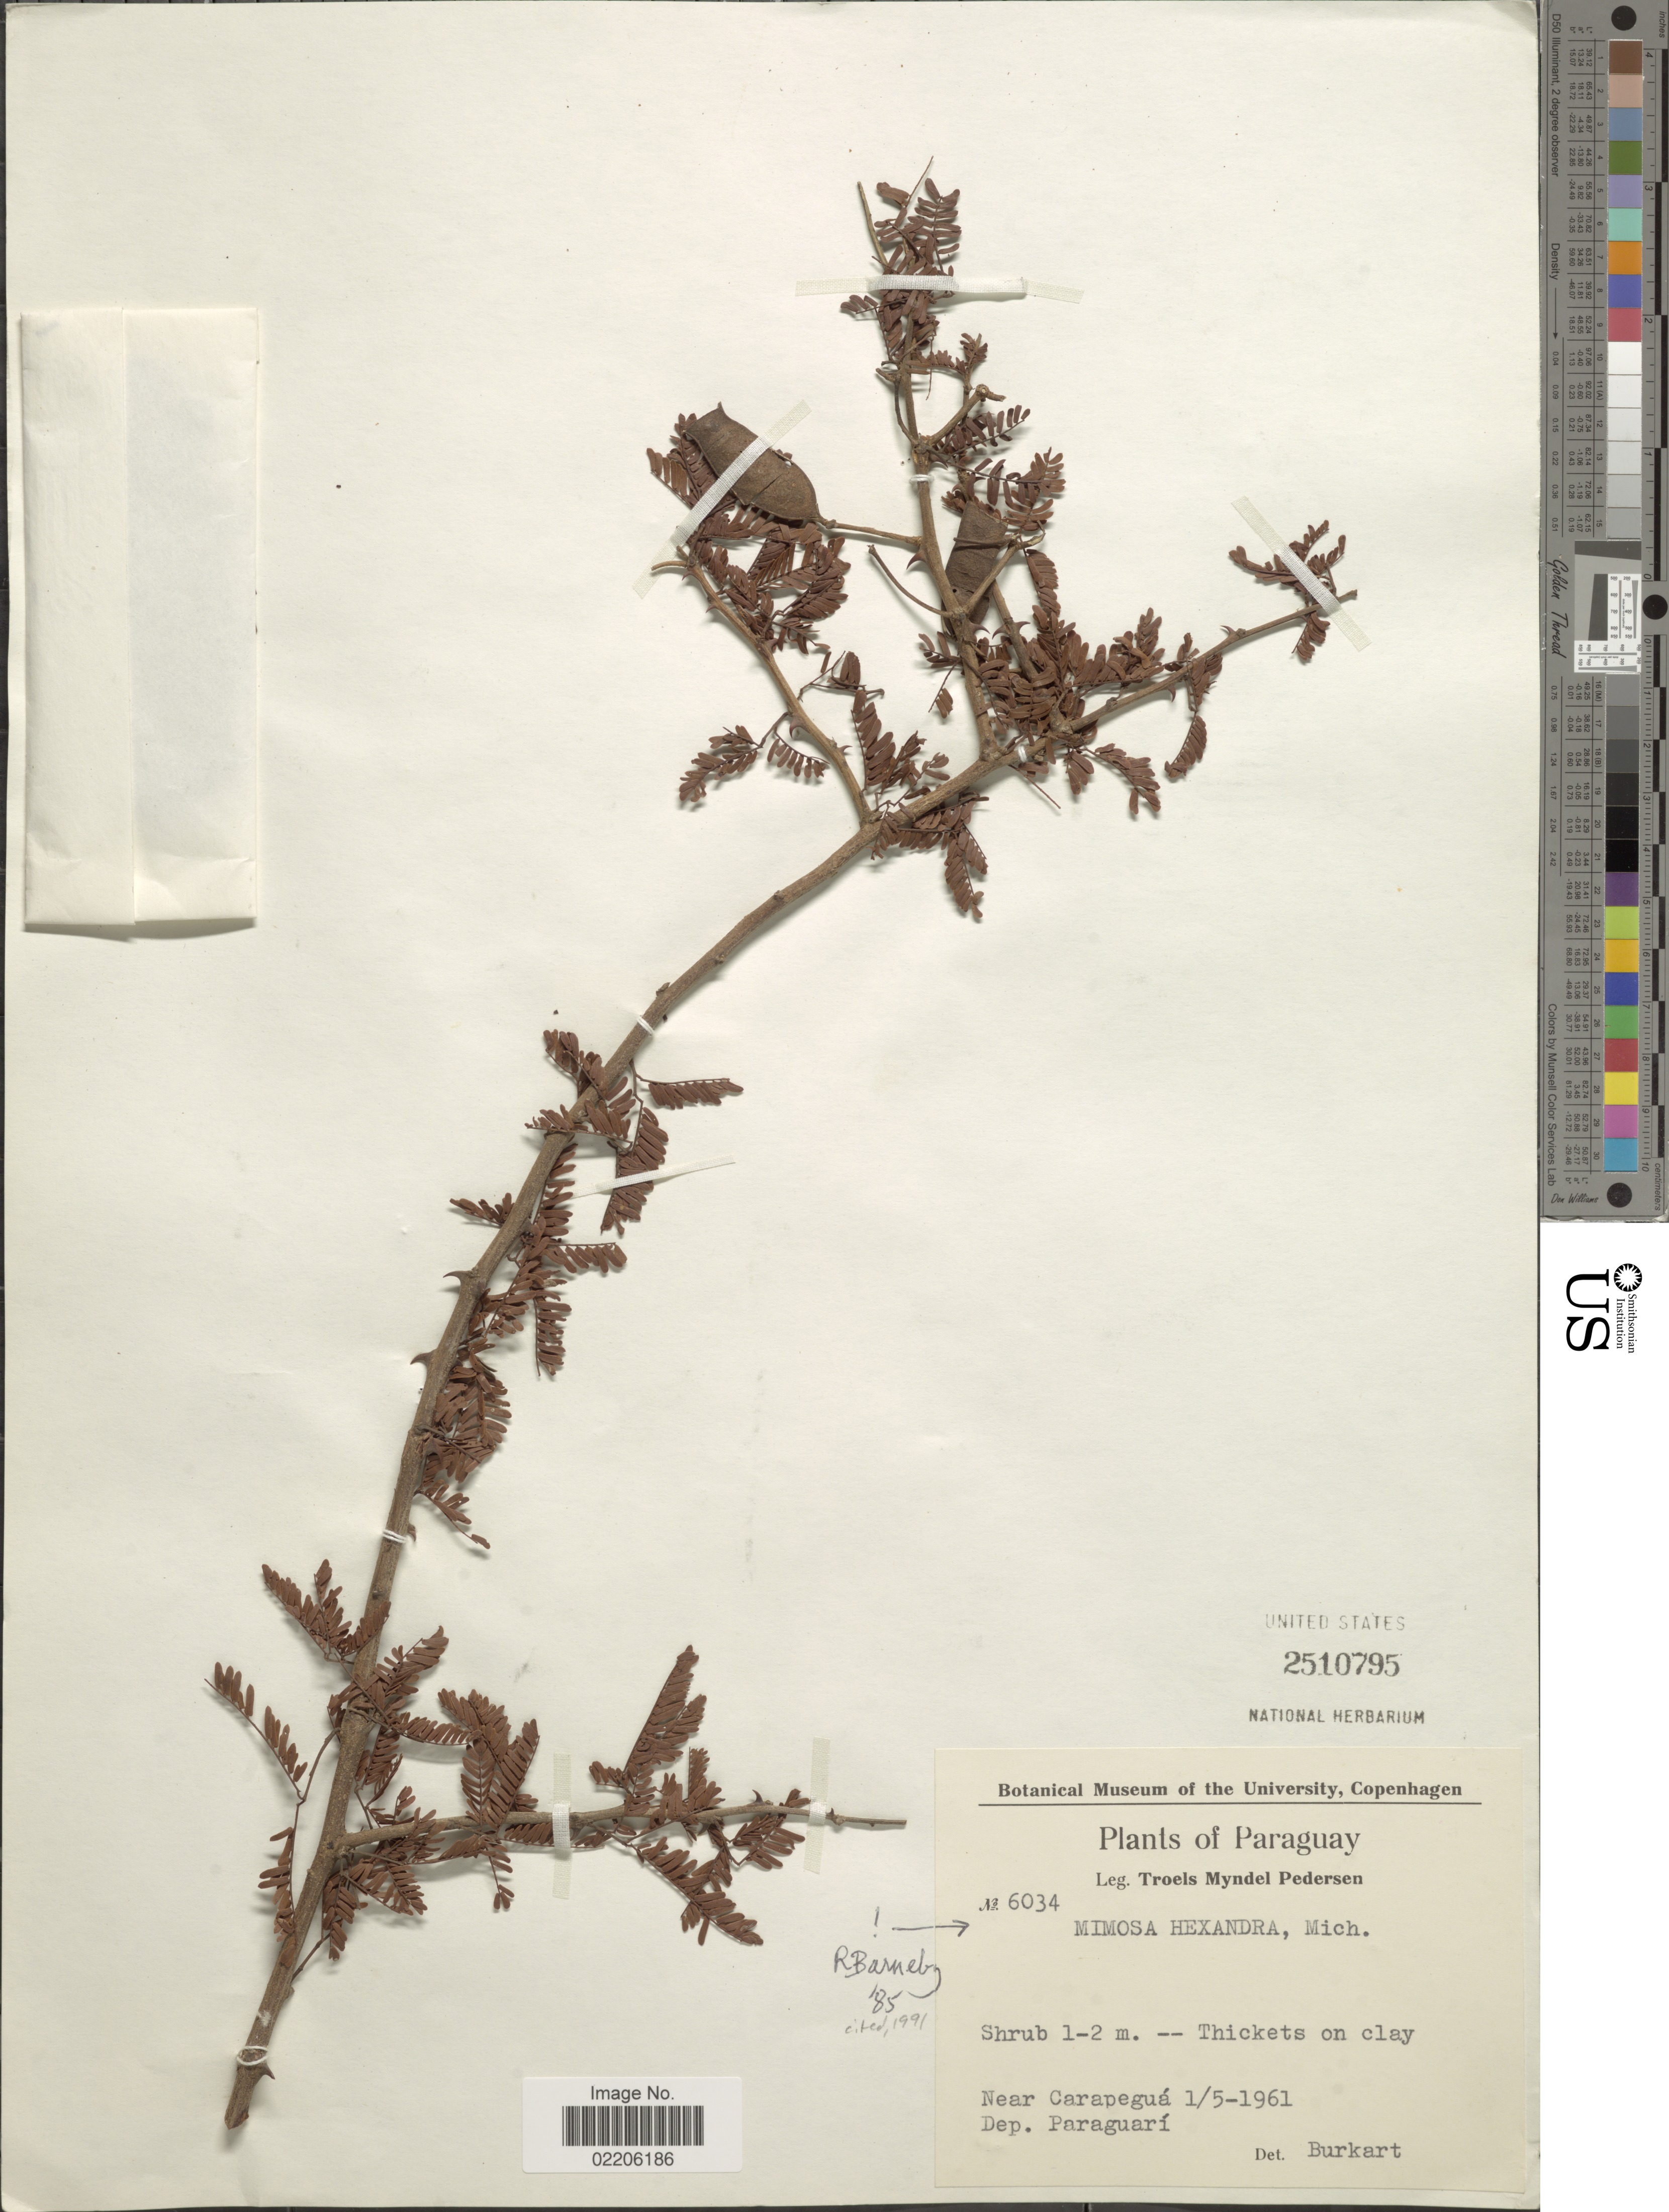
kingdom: Plantae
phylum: Tracheophyta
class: Magnoliopsida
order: Fabales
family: Fabaceae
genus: Mimosa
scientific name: Mimosa hexandra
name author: Micheli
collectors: T. Pederson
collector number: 6034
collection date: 1961-05-01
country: Paraguay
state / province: Paraguari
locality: Near Carapegua. Dep. Paraguari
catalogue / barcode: US 2510795